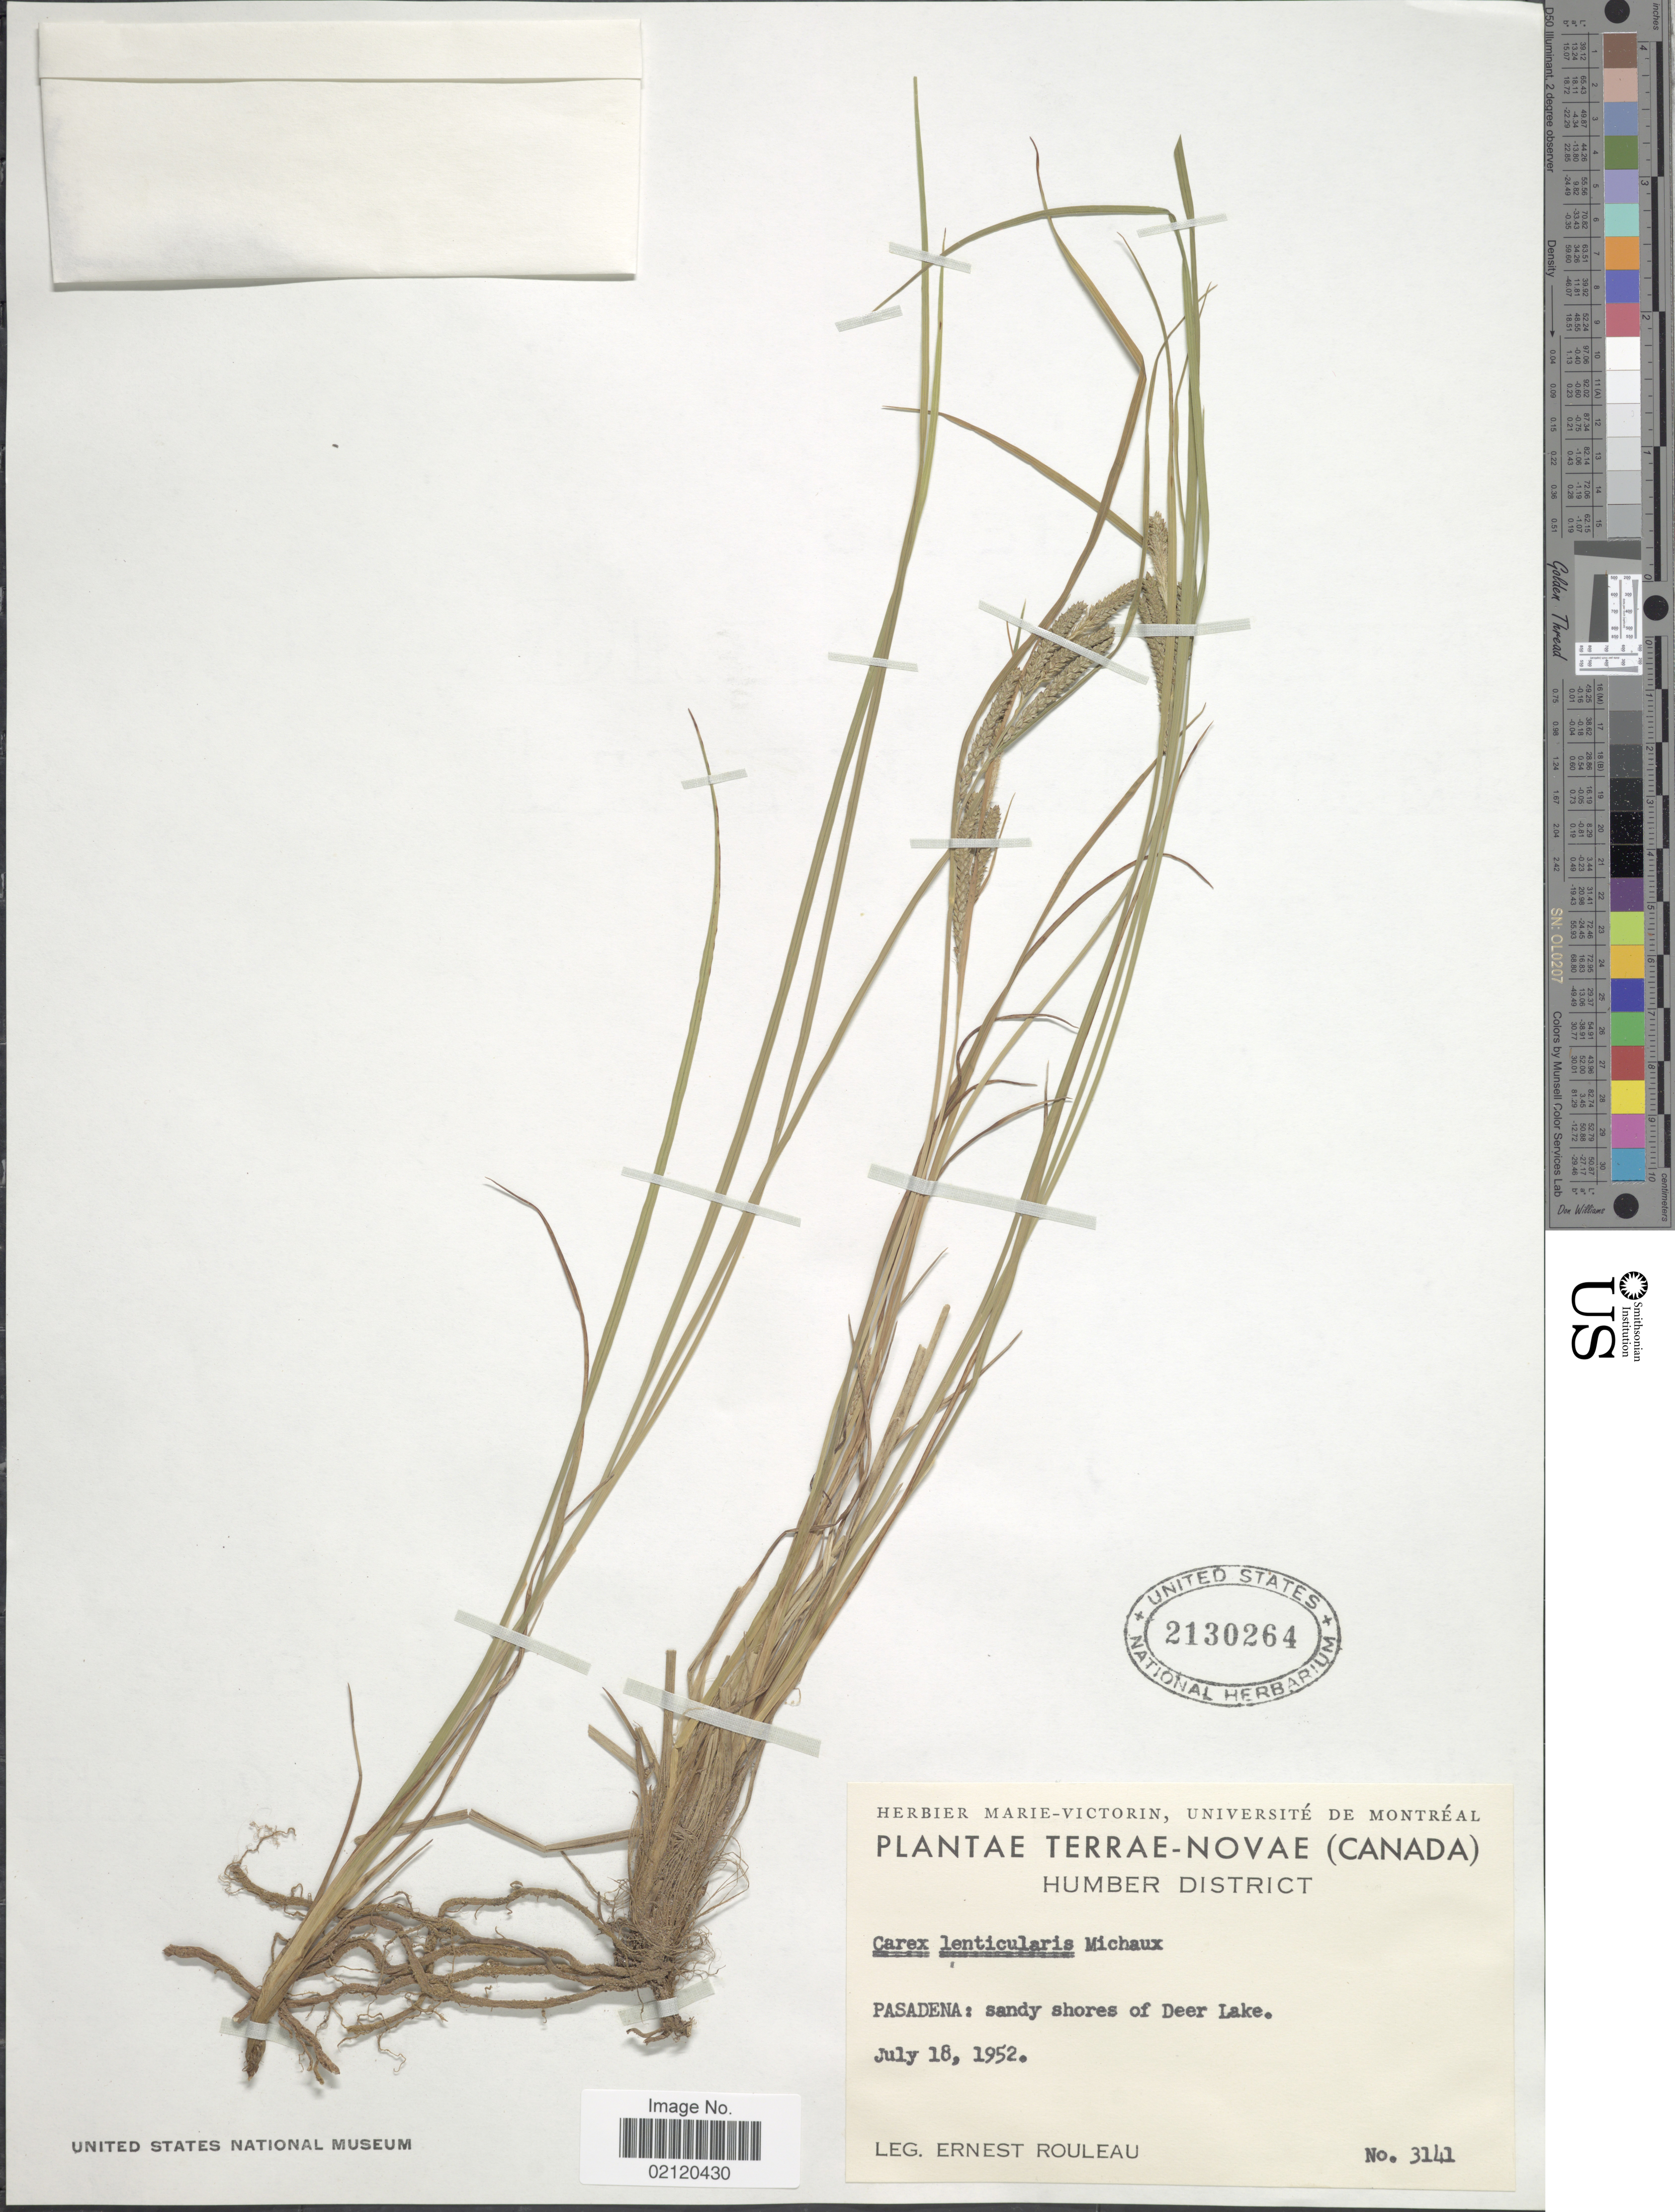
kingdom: Plantae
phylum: Tracheophyta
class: Liliopsida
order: Poales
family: Cyperaceae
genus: Carex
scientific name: Carex lenticularis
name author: Michx.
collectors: E. Rouleau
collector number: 3141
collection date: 1952-07-18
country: Canada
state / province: Newfoundland and Labrador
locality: Terrae-Novae, Humber District, Pasadena: sandy shores of Deer Lake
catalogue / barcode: US 2130264